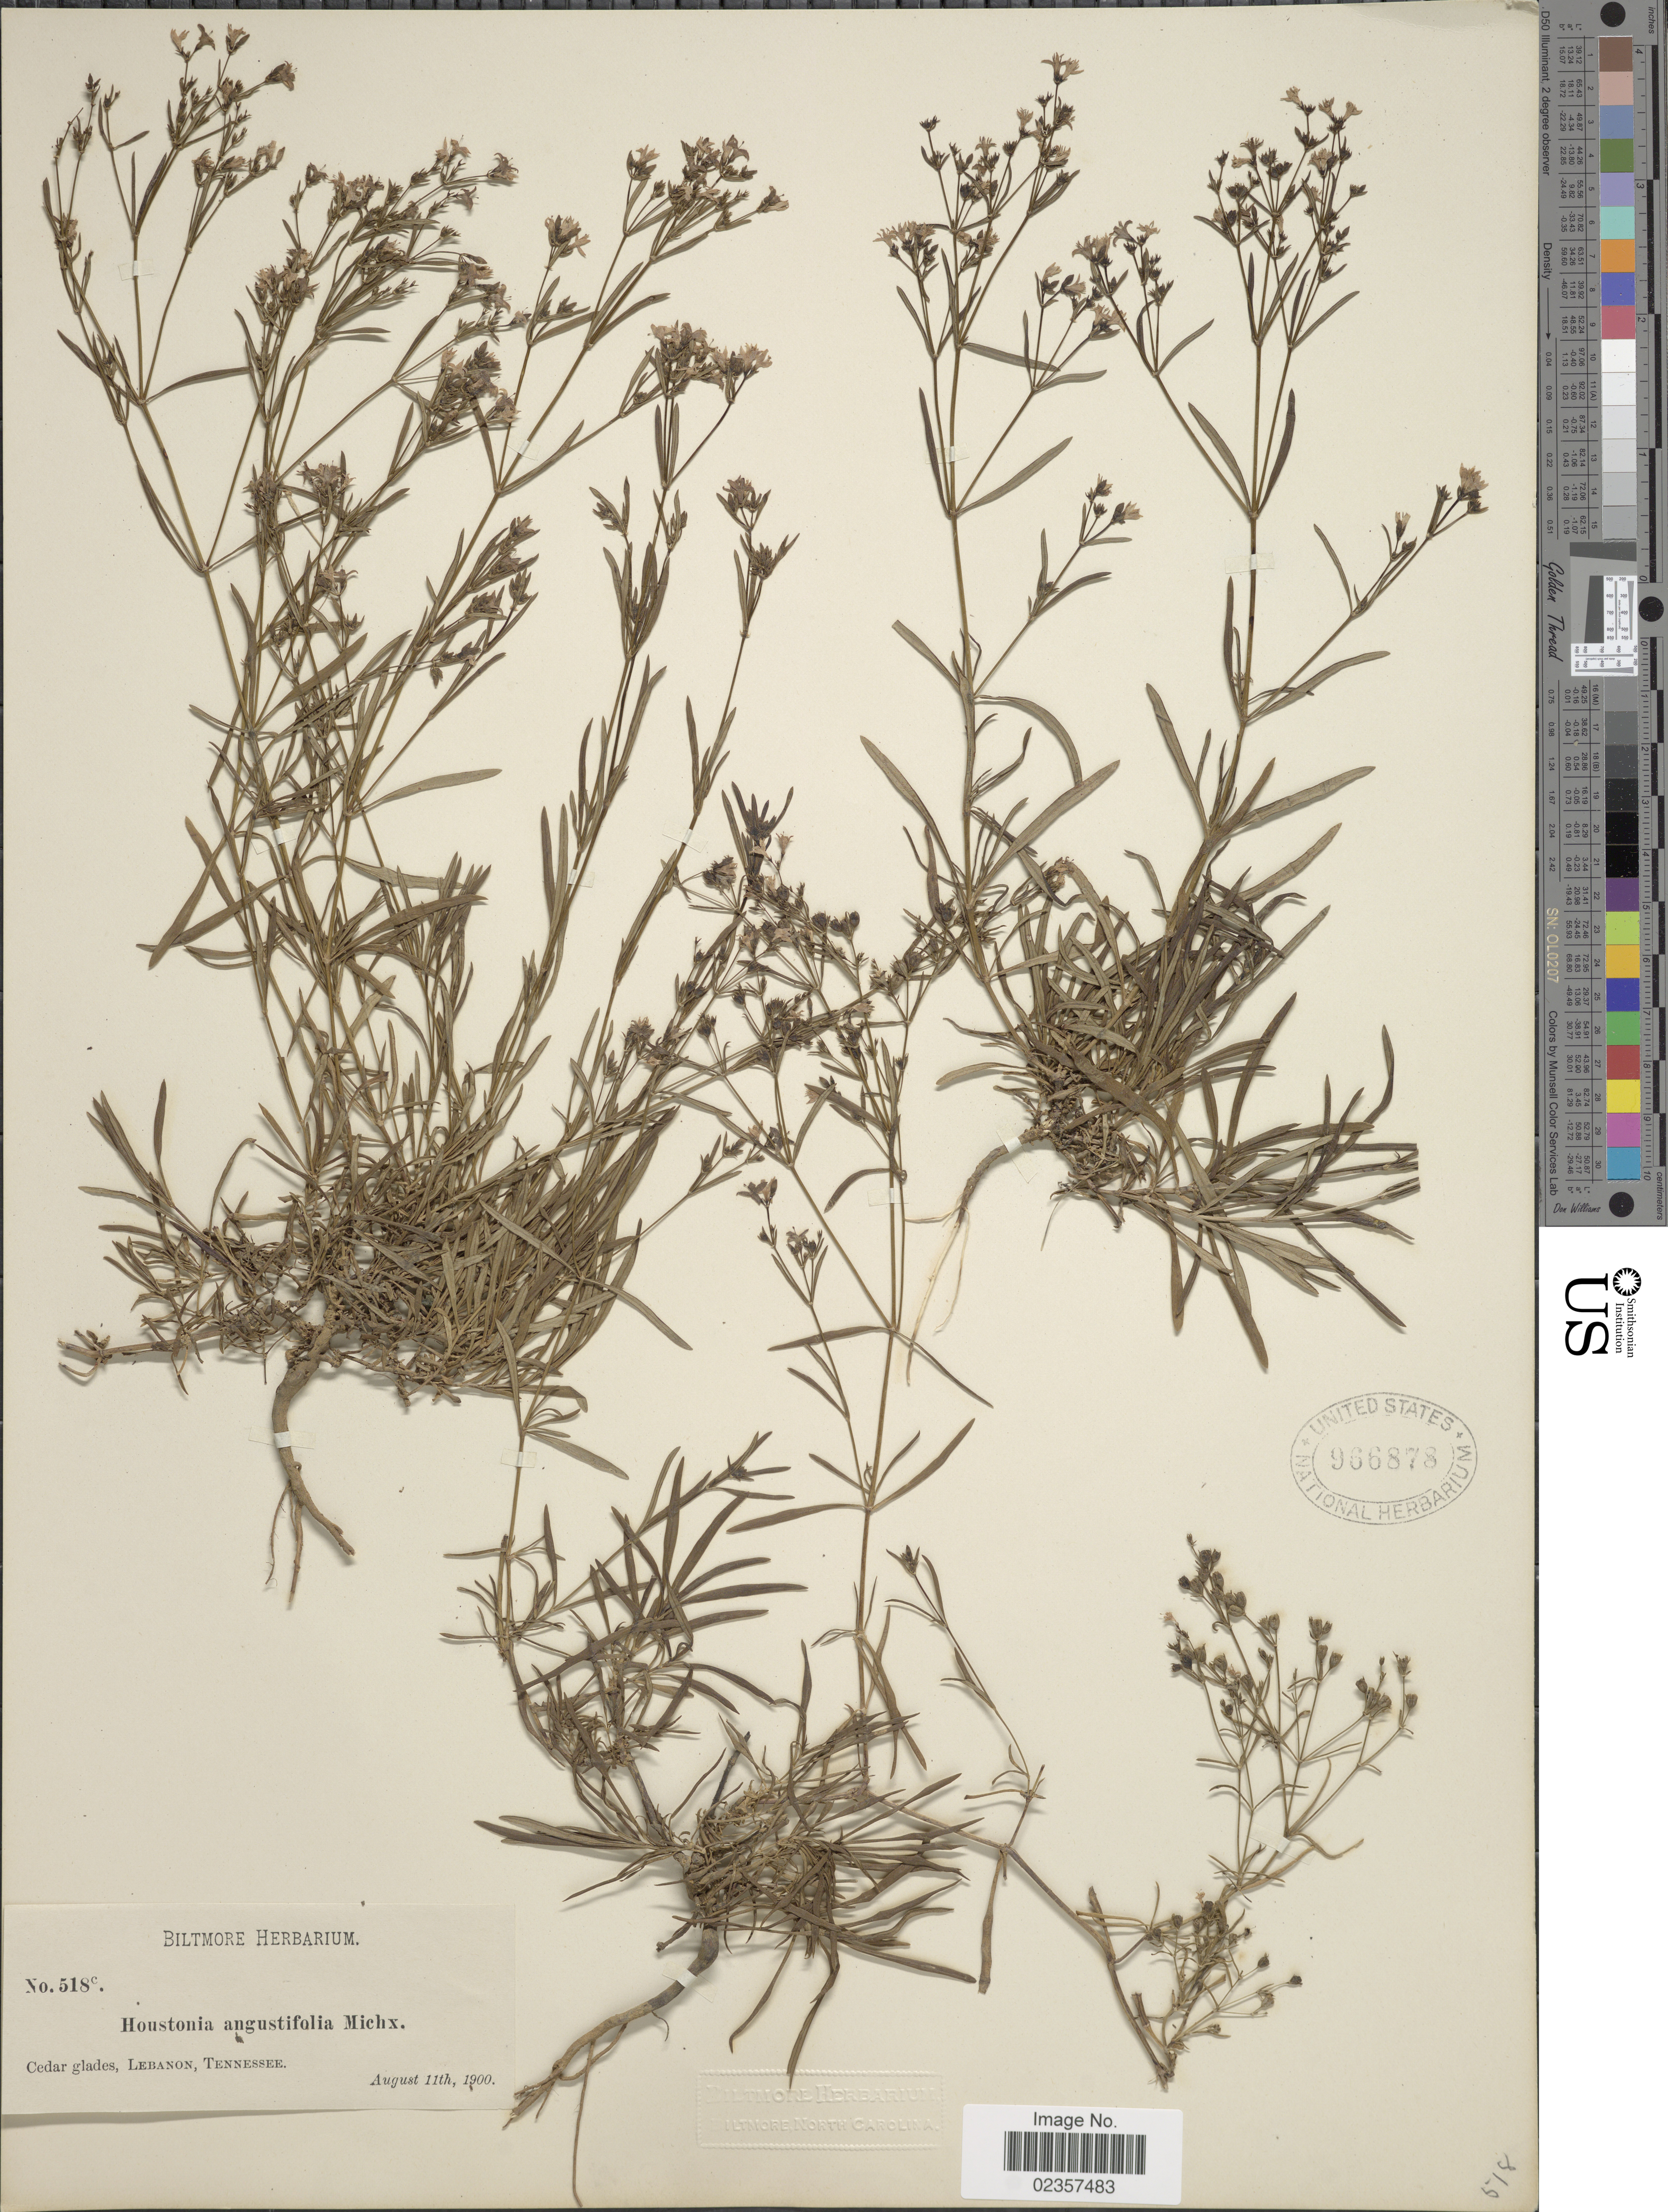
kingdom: Plantae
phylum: Tracheophyta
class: Magnoliopsida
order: Gentianales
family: Rubiaceae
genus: Houstonia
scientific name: Houstonia nigricans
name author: (Lam.) Fernald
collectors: ex herb. Biltmore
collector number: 518c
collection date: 1900-08-11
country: United States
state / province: Tennessee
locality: Lebanon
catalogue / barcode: US 966878